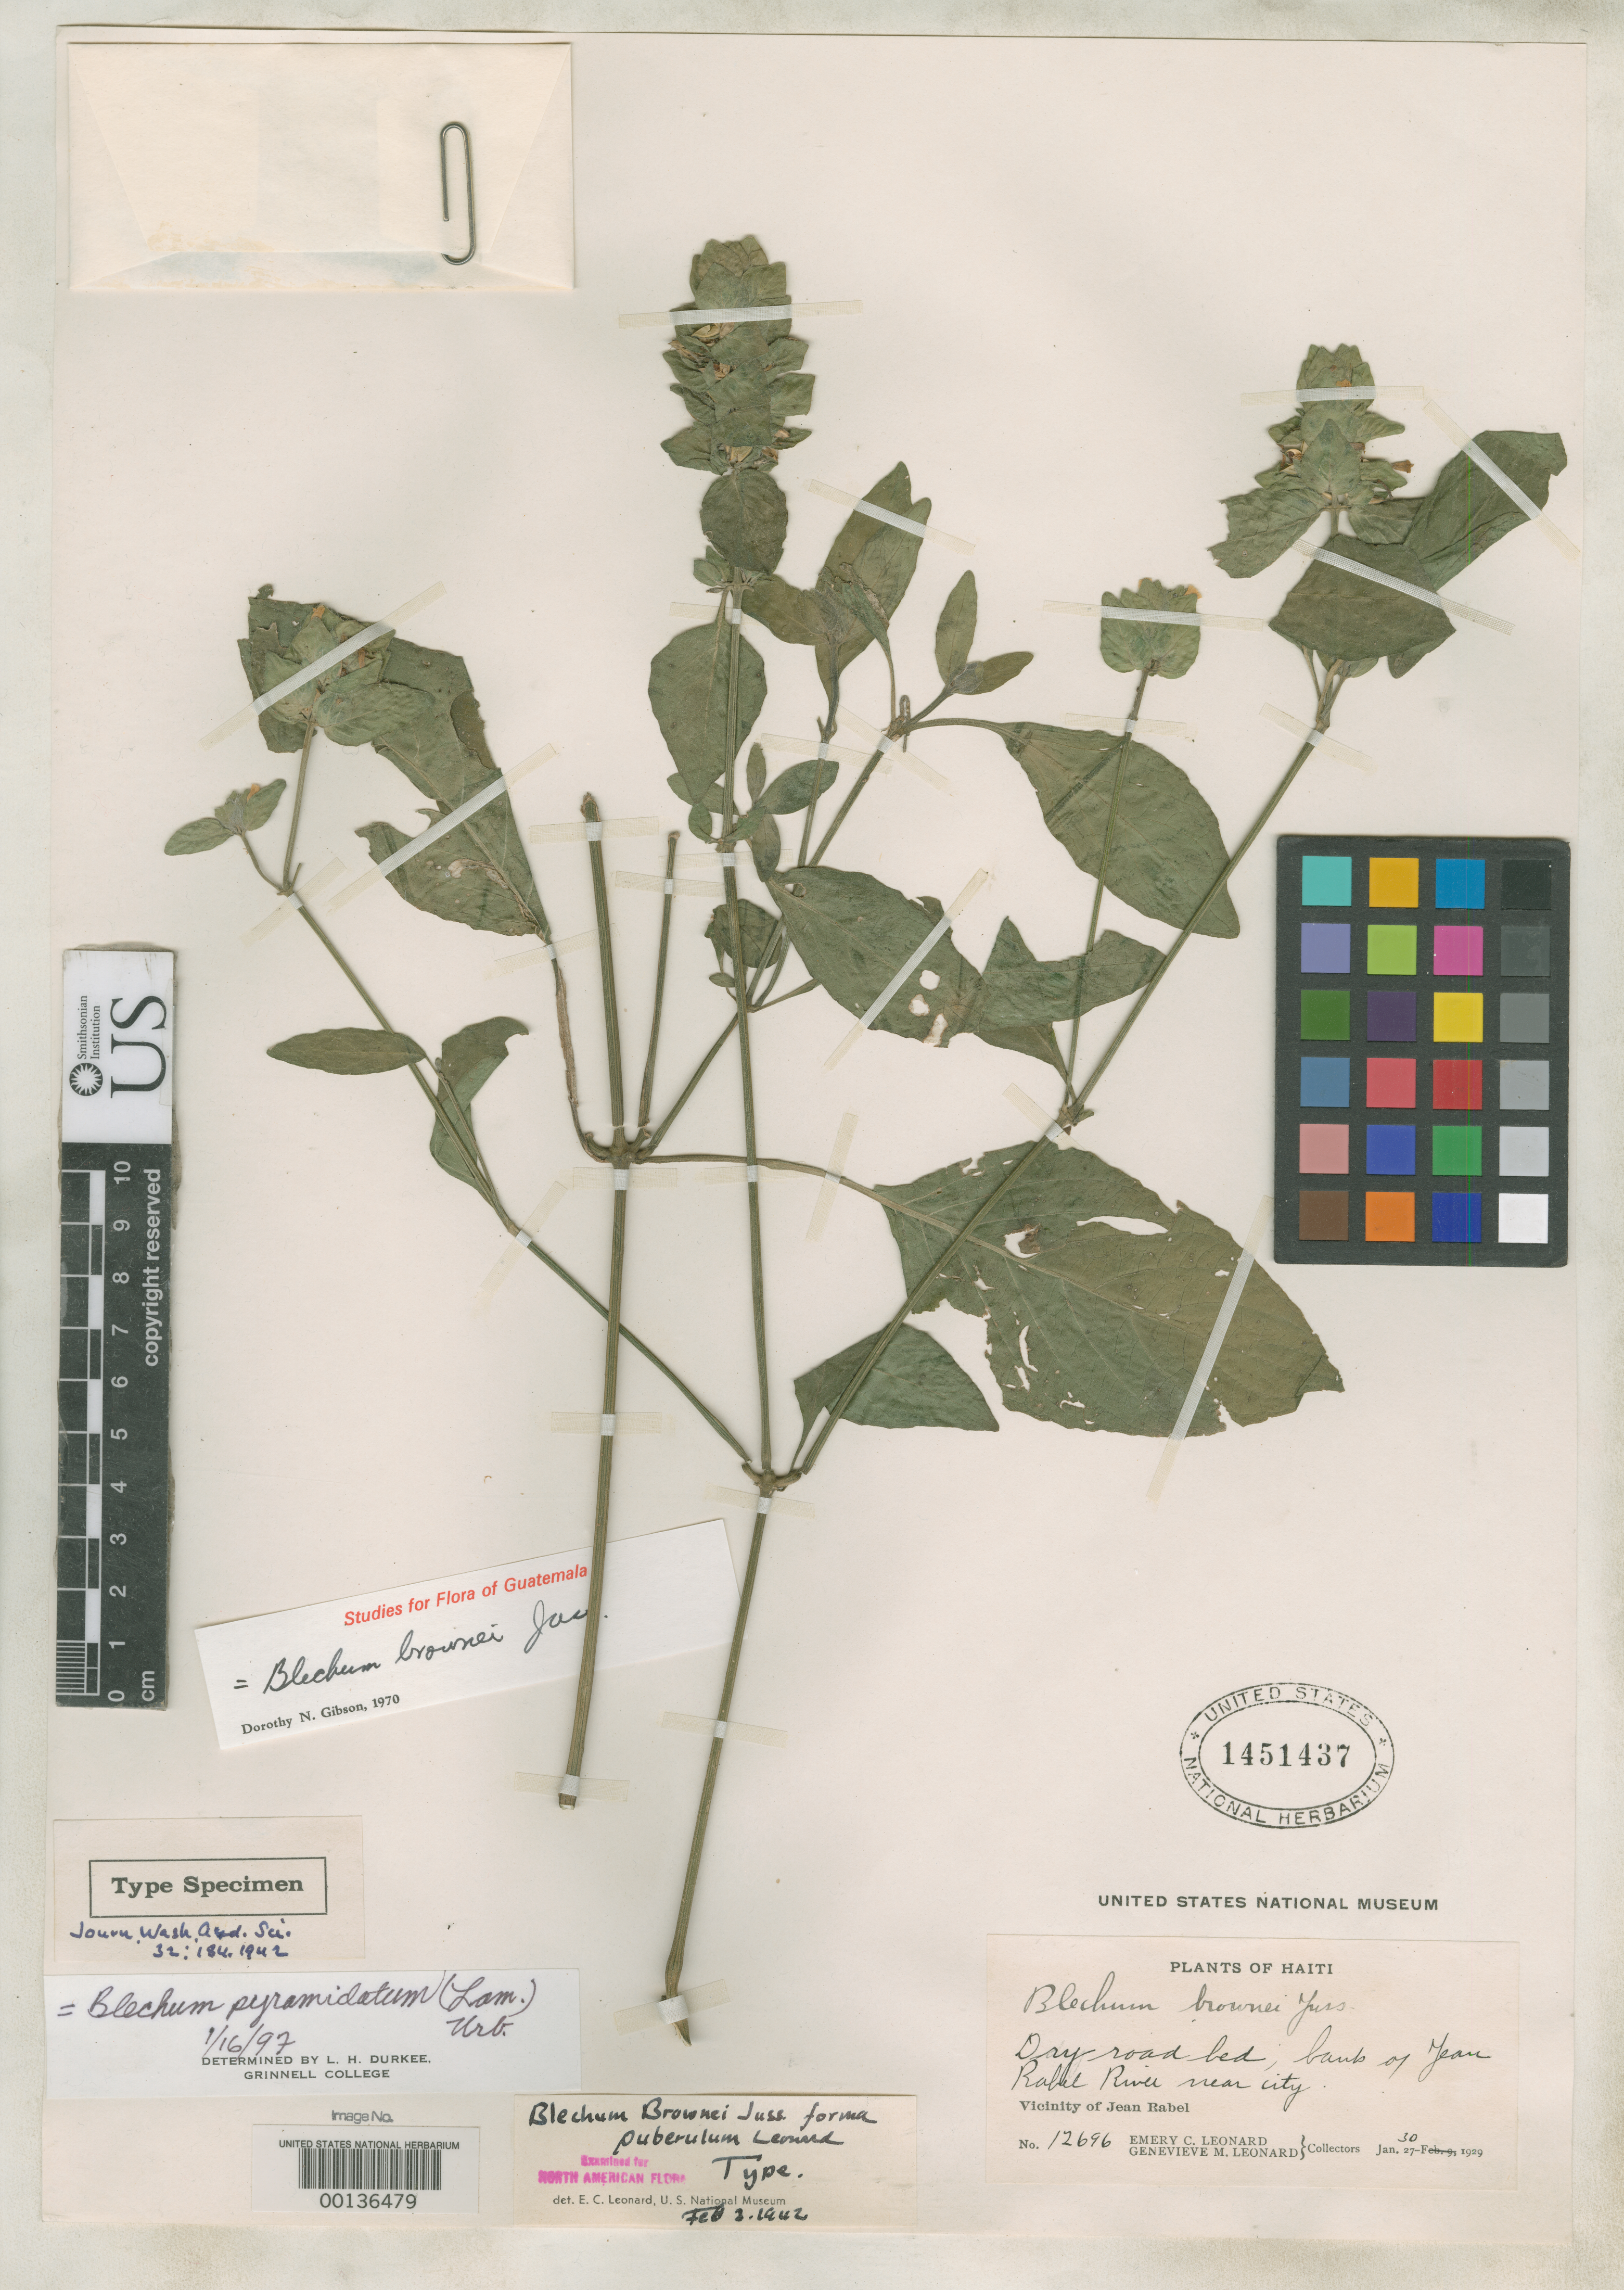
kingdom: Plantae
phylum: Tracheophyta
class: Magnoliopsida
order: Lamiales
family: Acanthaceae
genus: Blechum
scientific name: Blechum brownei f. puberulum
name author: Leonard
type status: Holotype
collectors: E. C. Leonard & G. M. Leonard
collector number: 12696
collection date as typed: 30 Jan 1929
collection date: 1929-01-30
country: Haiti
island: Hispaniola Island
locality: Banks of Jeanrabel River near City.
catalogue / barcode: US 1451437